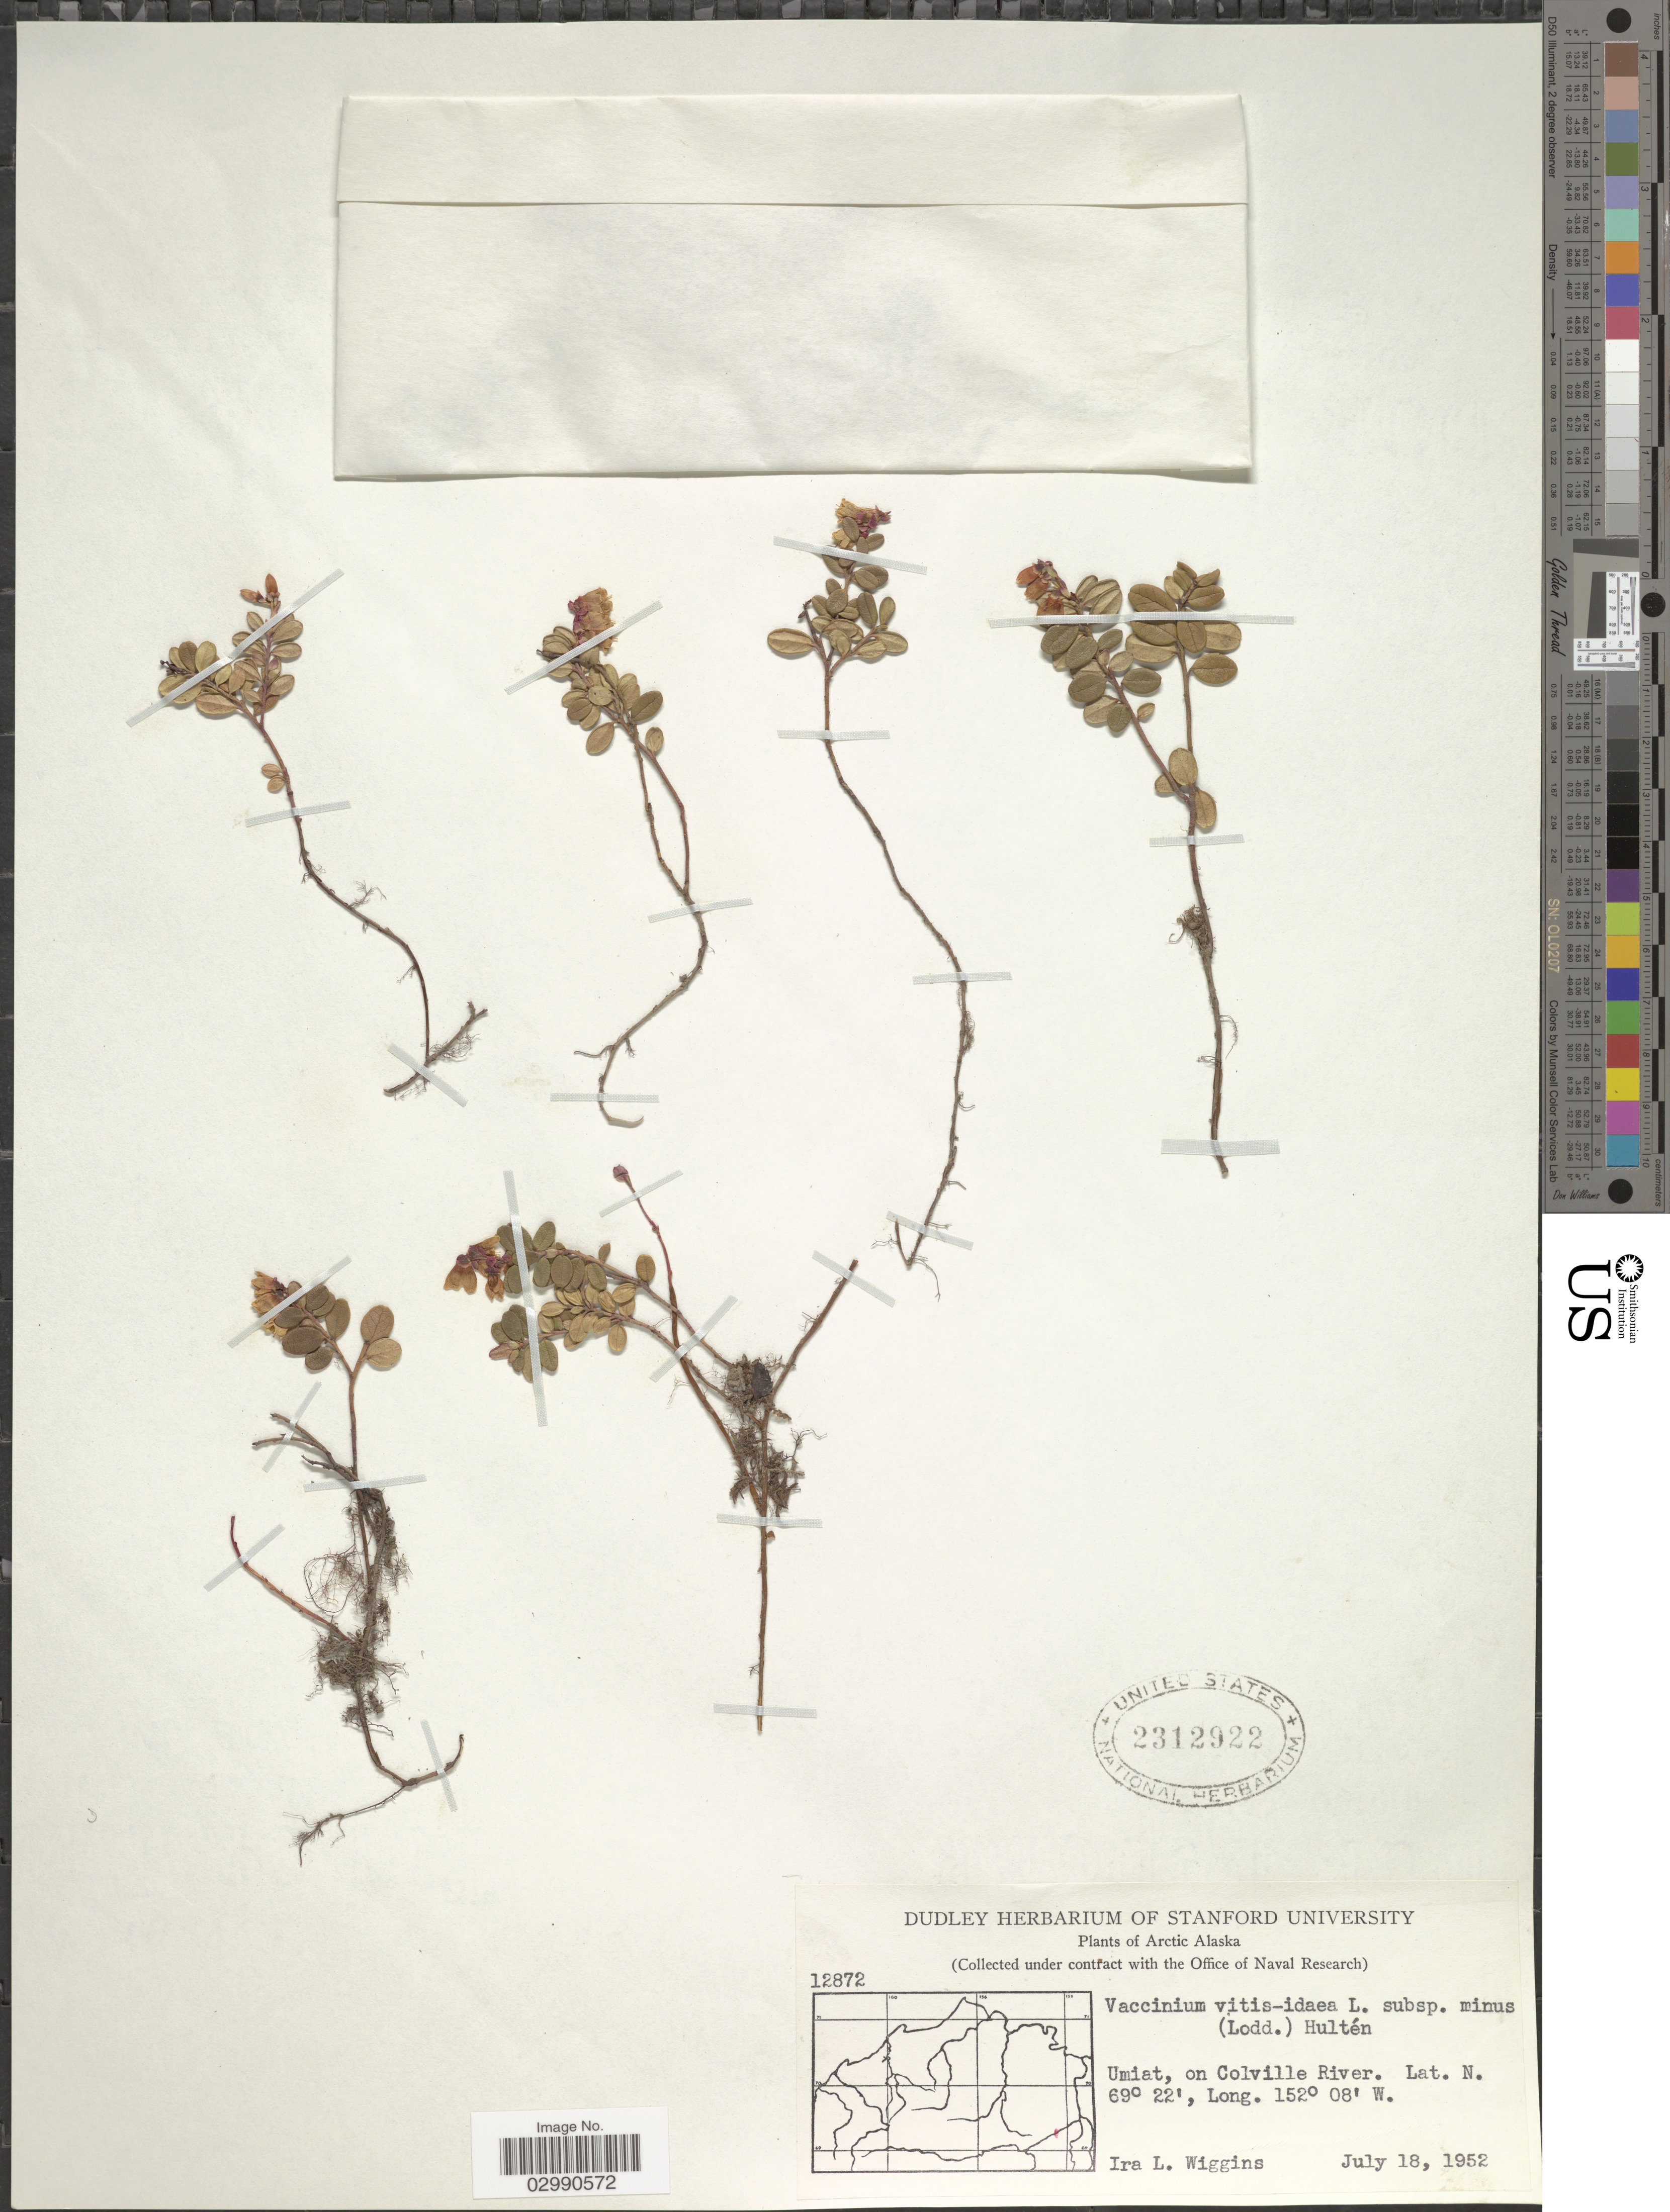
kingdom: Plantae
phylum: Tracheophyta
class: Magnoliopsida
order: Ericales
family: Ericaceae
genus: Vaccinium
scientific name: Vaccinium vitis-idaea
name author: L.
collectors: I. L. Wiggins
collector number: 12872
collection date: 1952-07-18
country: United States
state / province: Alaska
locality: Arctic Alaska. Umiat, on Colville River.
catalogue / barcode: US 2312922